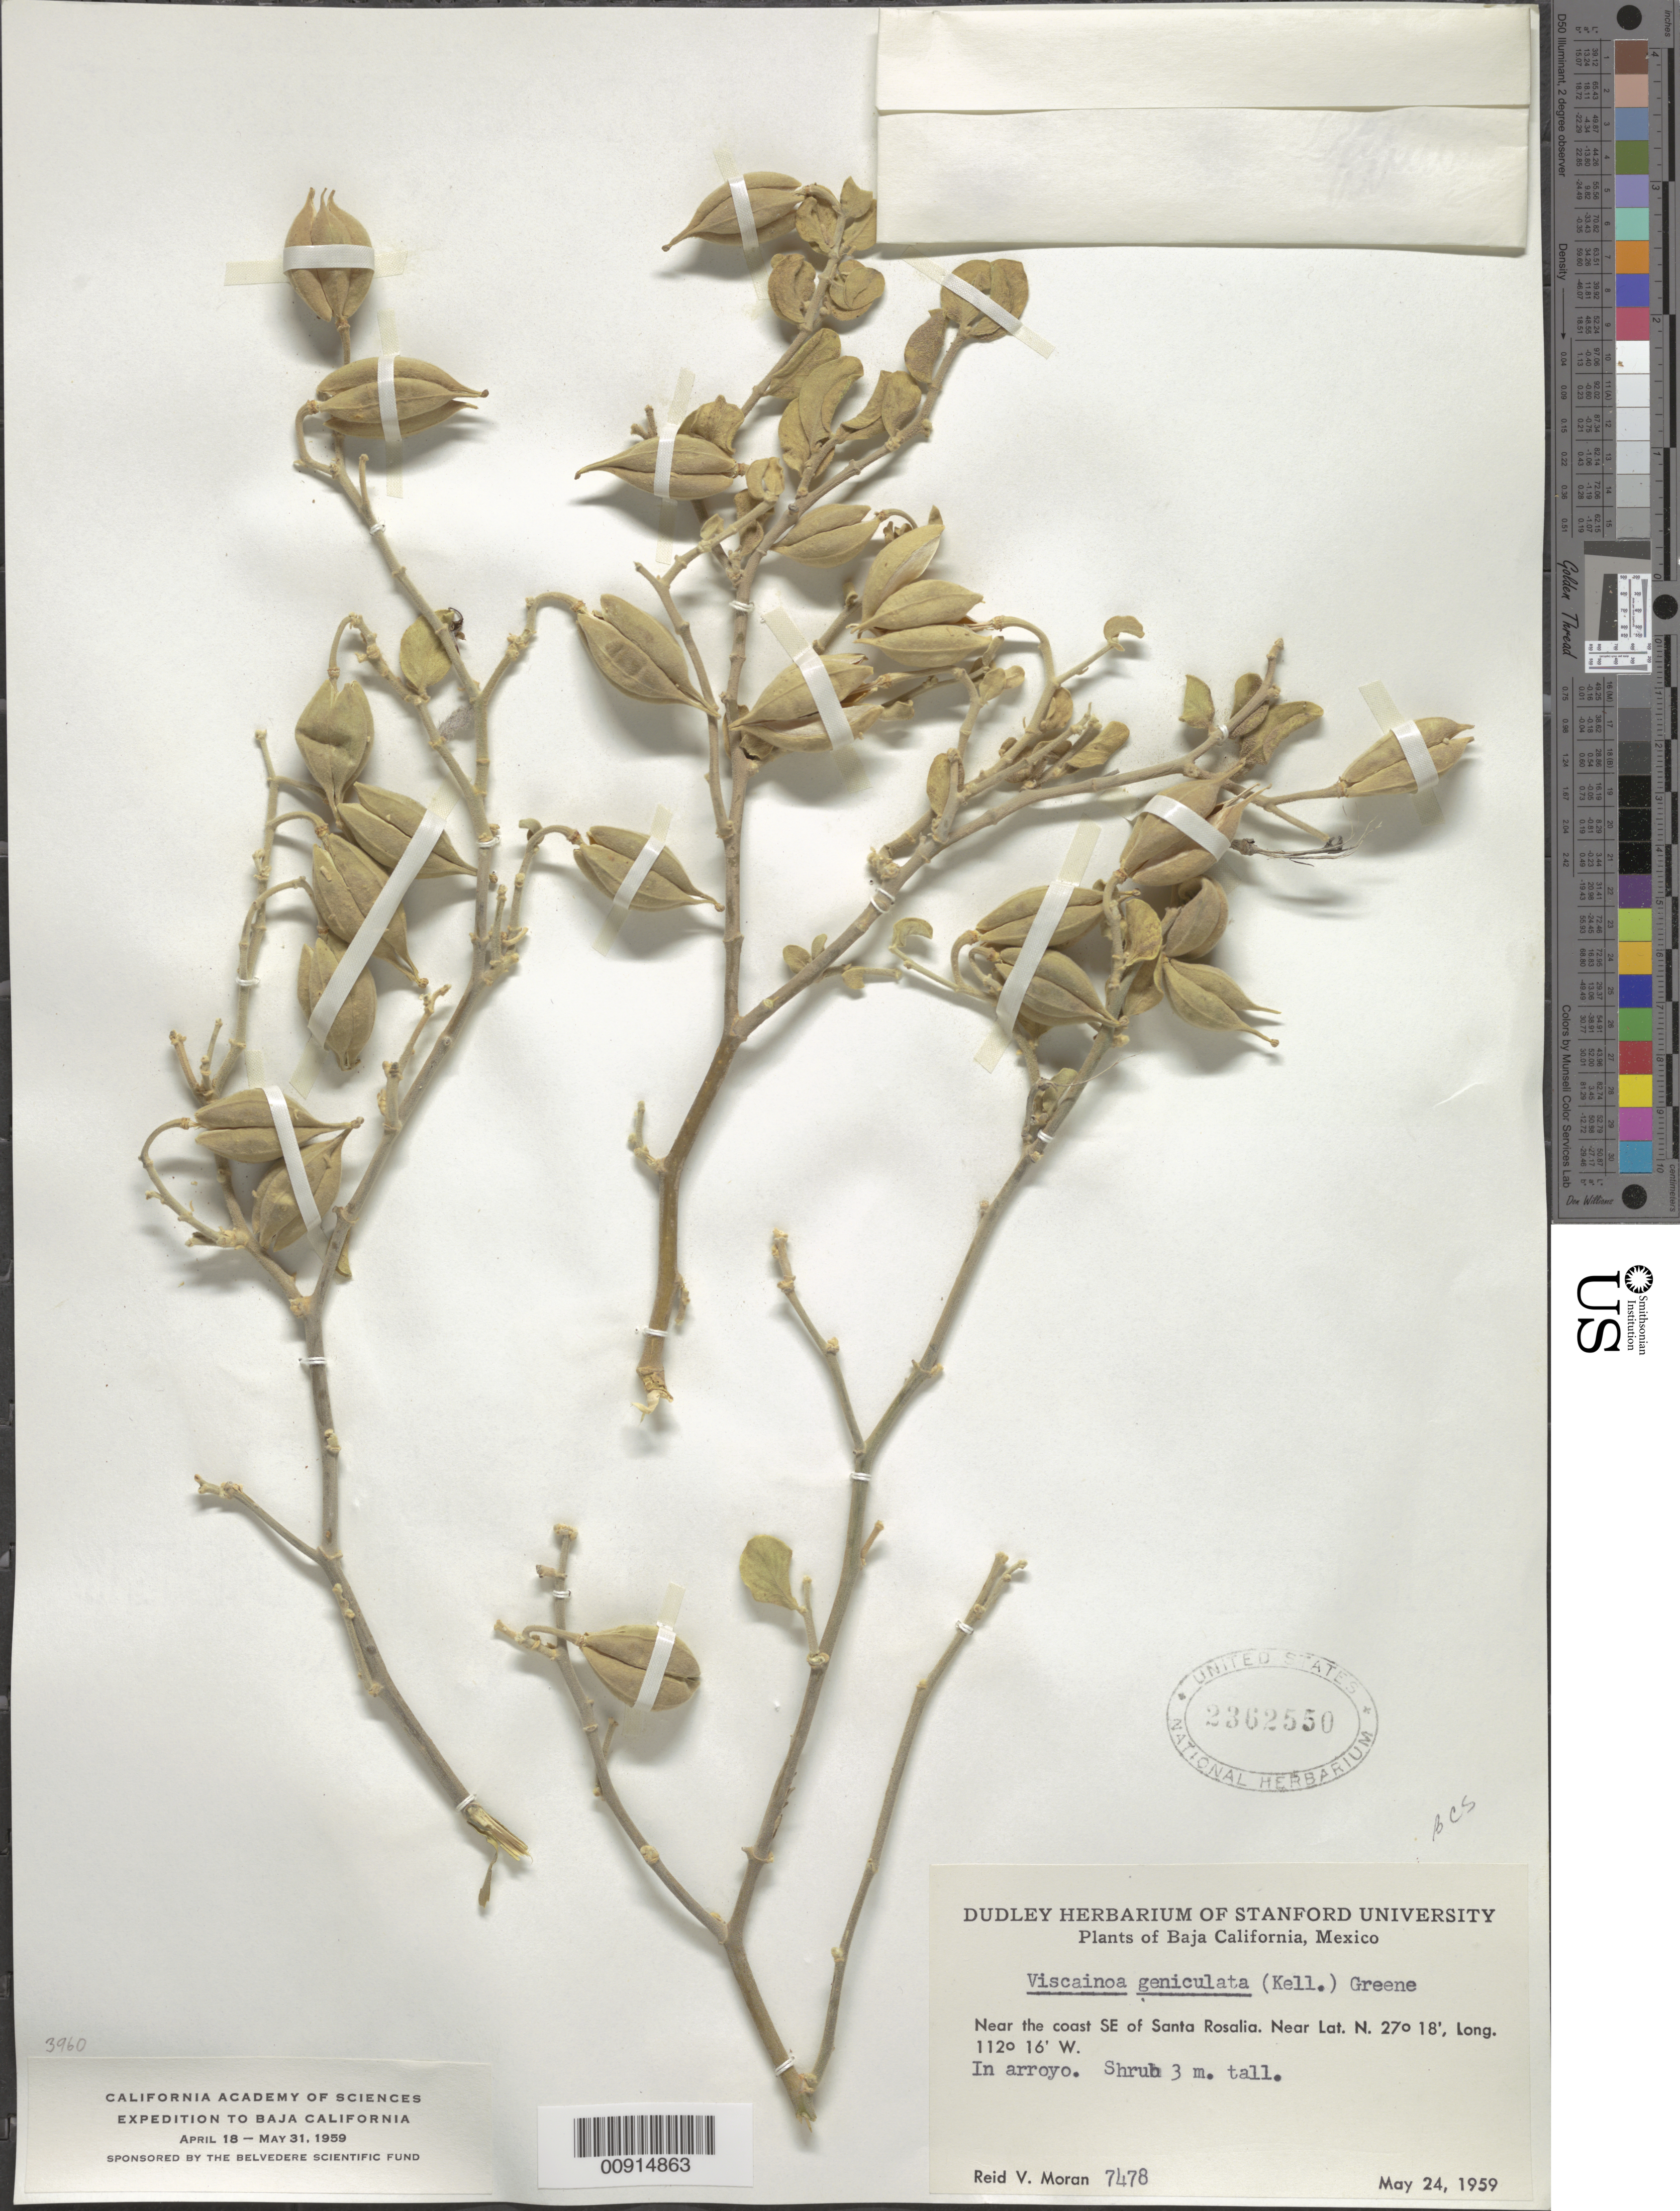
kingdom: Plantae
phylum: Tracheophyta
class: Magnoliopsida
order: Zygophyllales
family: Zygophyllaceae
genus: Viscainoa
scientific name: Viscainoa geniculata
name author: (Kellogg) Greene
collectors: R. V. Moran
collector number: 7478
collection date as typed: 24 May 1959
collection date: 1959-05-24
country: Mexico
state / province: Baja California Sur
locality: Near the coast SE of Santa Rosalia. Baja California.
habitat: In arroyo.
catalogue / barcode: US 2362550